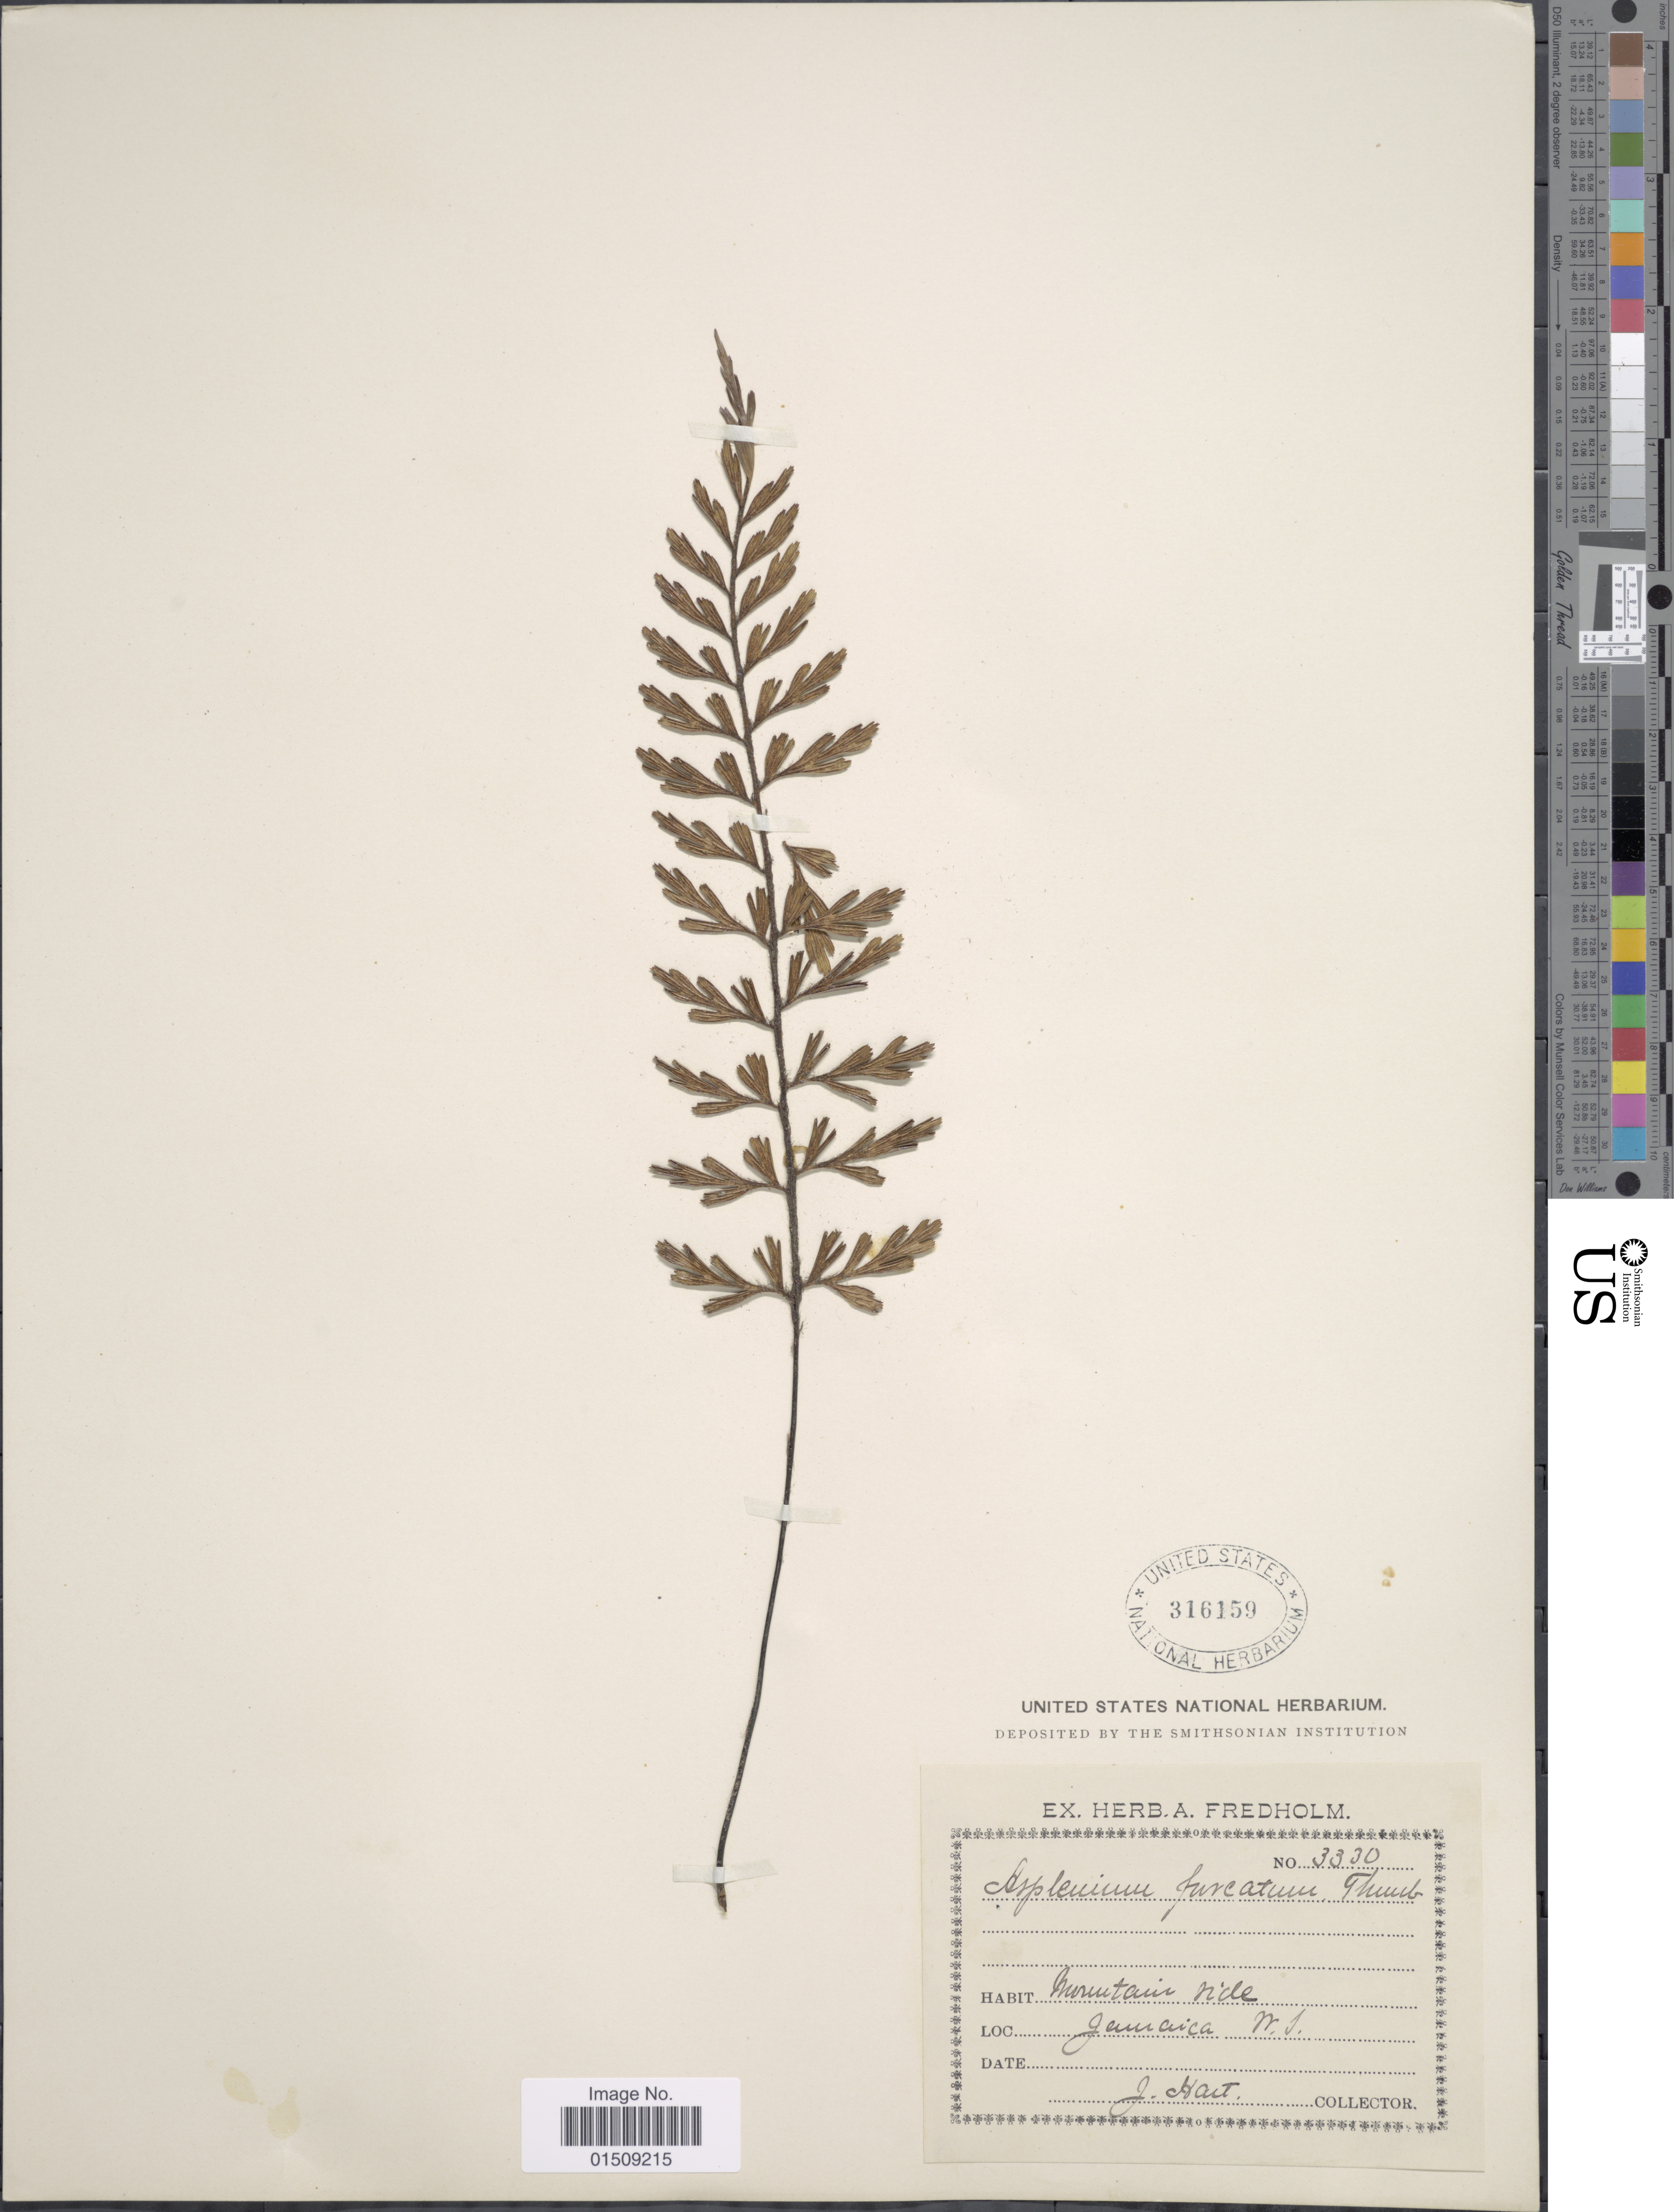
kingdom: Plantae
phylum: Tracheophyta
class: Polypodiopsida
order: Polypodiales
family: Aspleniaceae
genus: Asplenium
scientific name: Asplenium praemorsum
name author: Sw.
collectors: J. Hart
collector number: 3330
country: Jamaica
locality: Mountain Ride, Jamaica W.I.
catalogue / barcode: US 316159